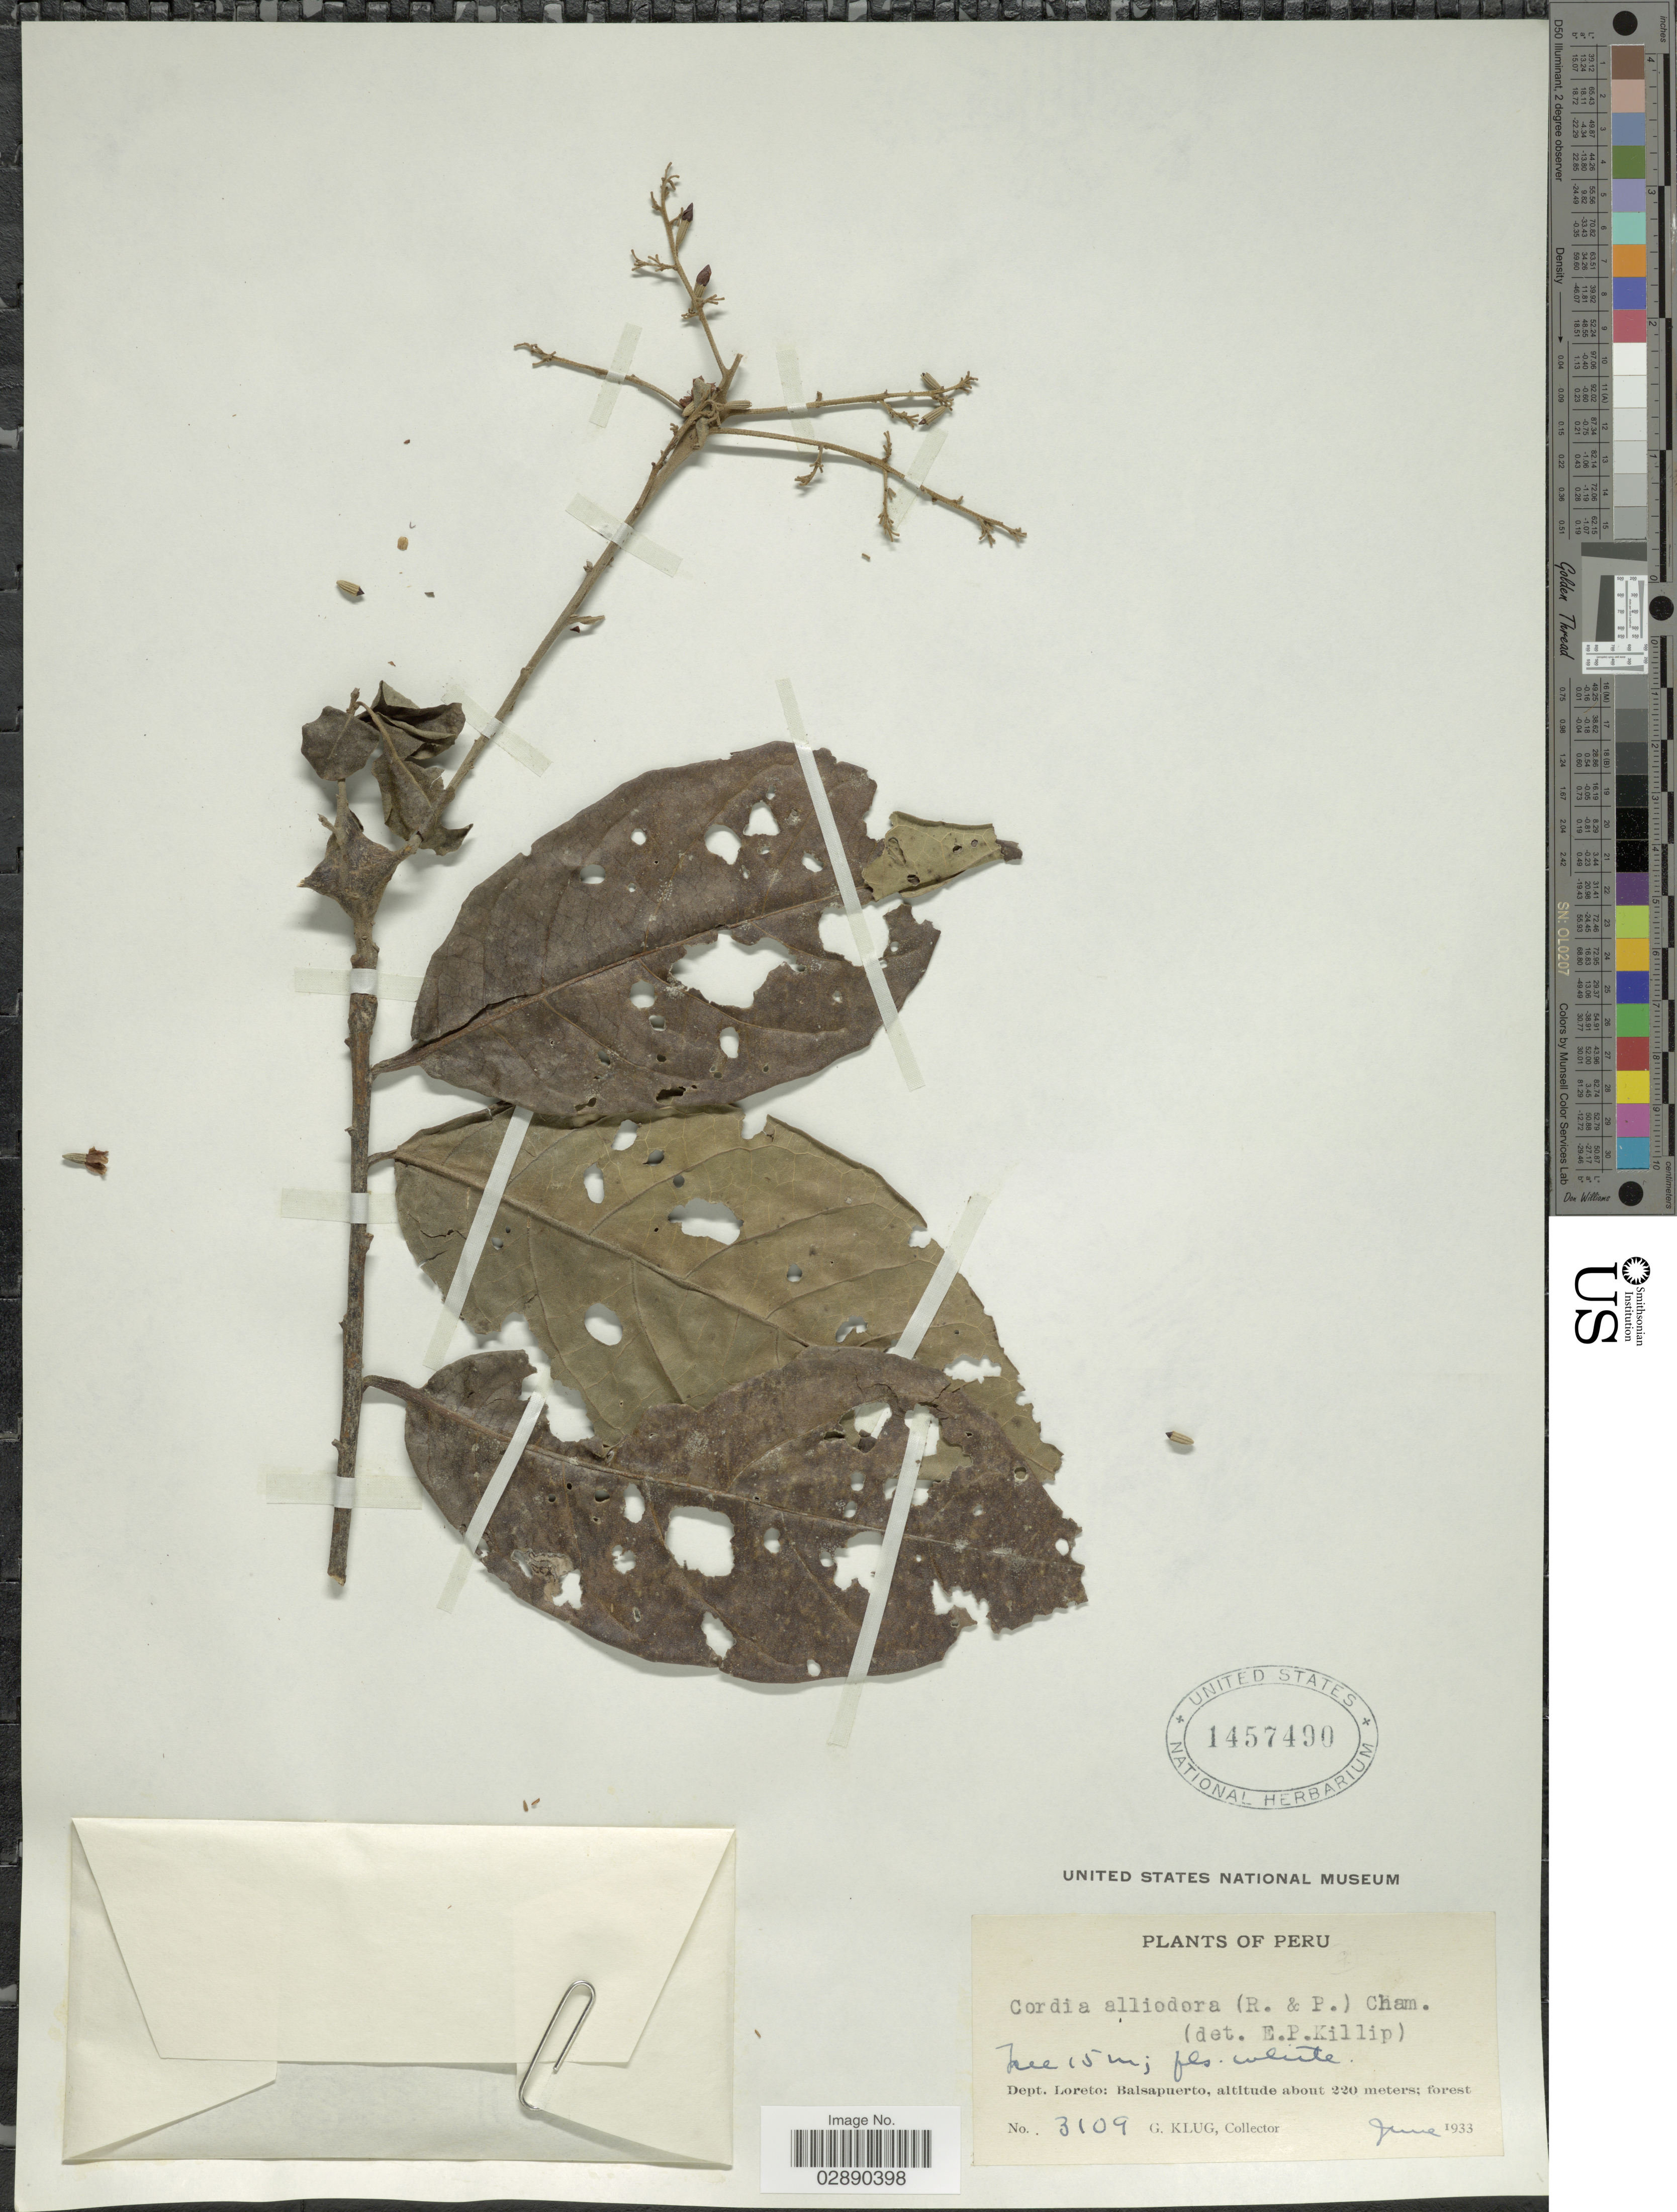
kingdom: Plantae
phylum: Tracheophyta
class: Magnoliopsida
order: Boraginales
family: Cordiaceae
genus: Cordia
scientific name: Cordia alliodora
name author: (Ruiz & Pav.) Oken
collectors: G. Klug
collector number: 3109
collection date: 1933-06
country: Peru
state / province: Loreto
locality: Dept.: Loreto: Balsapuerto.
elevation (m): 220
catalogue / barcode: US 1457490